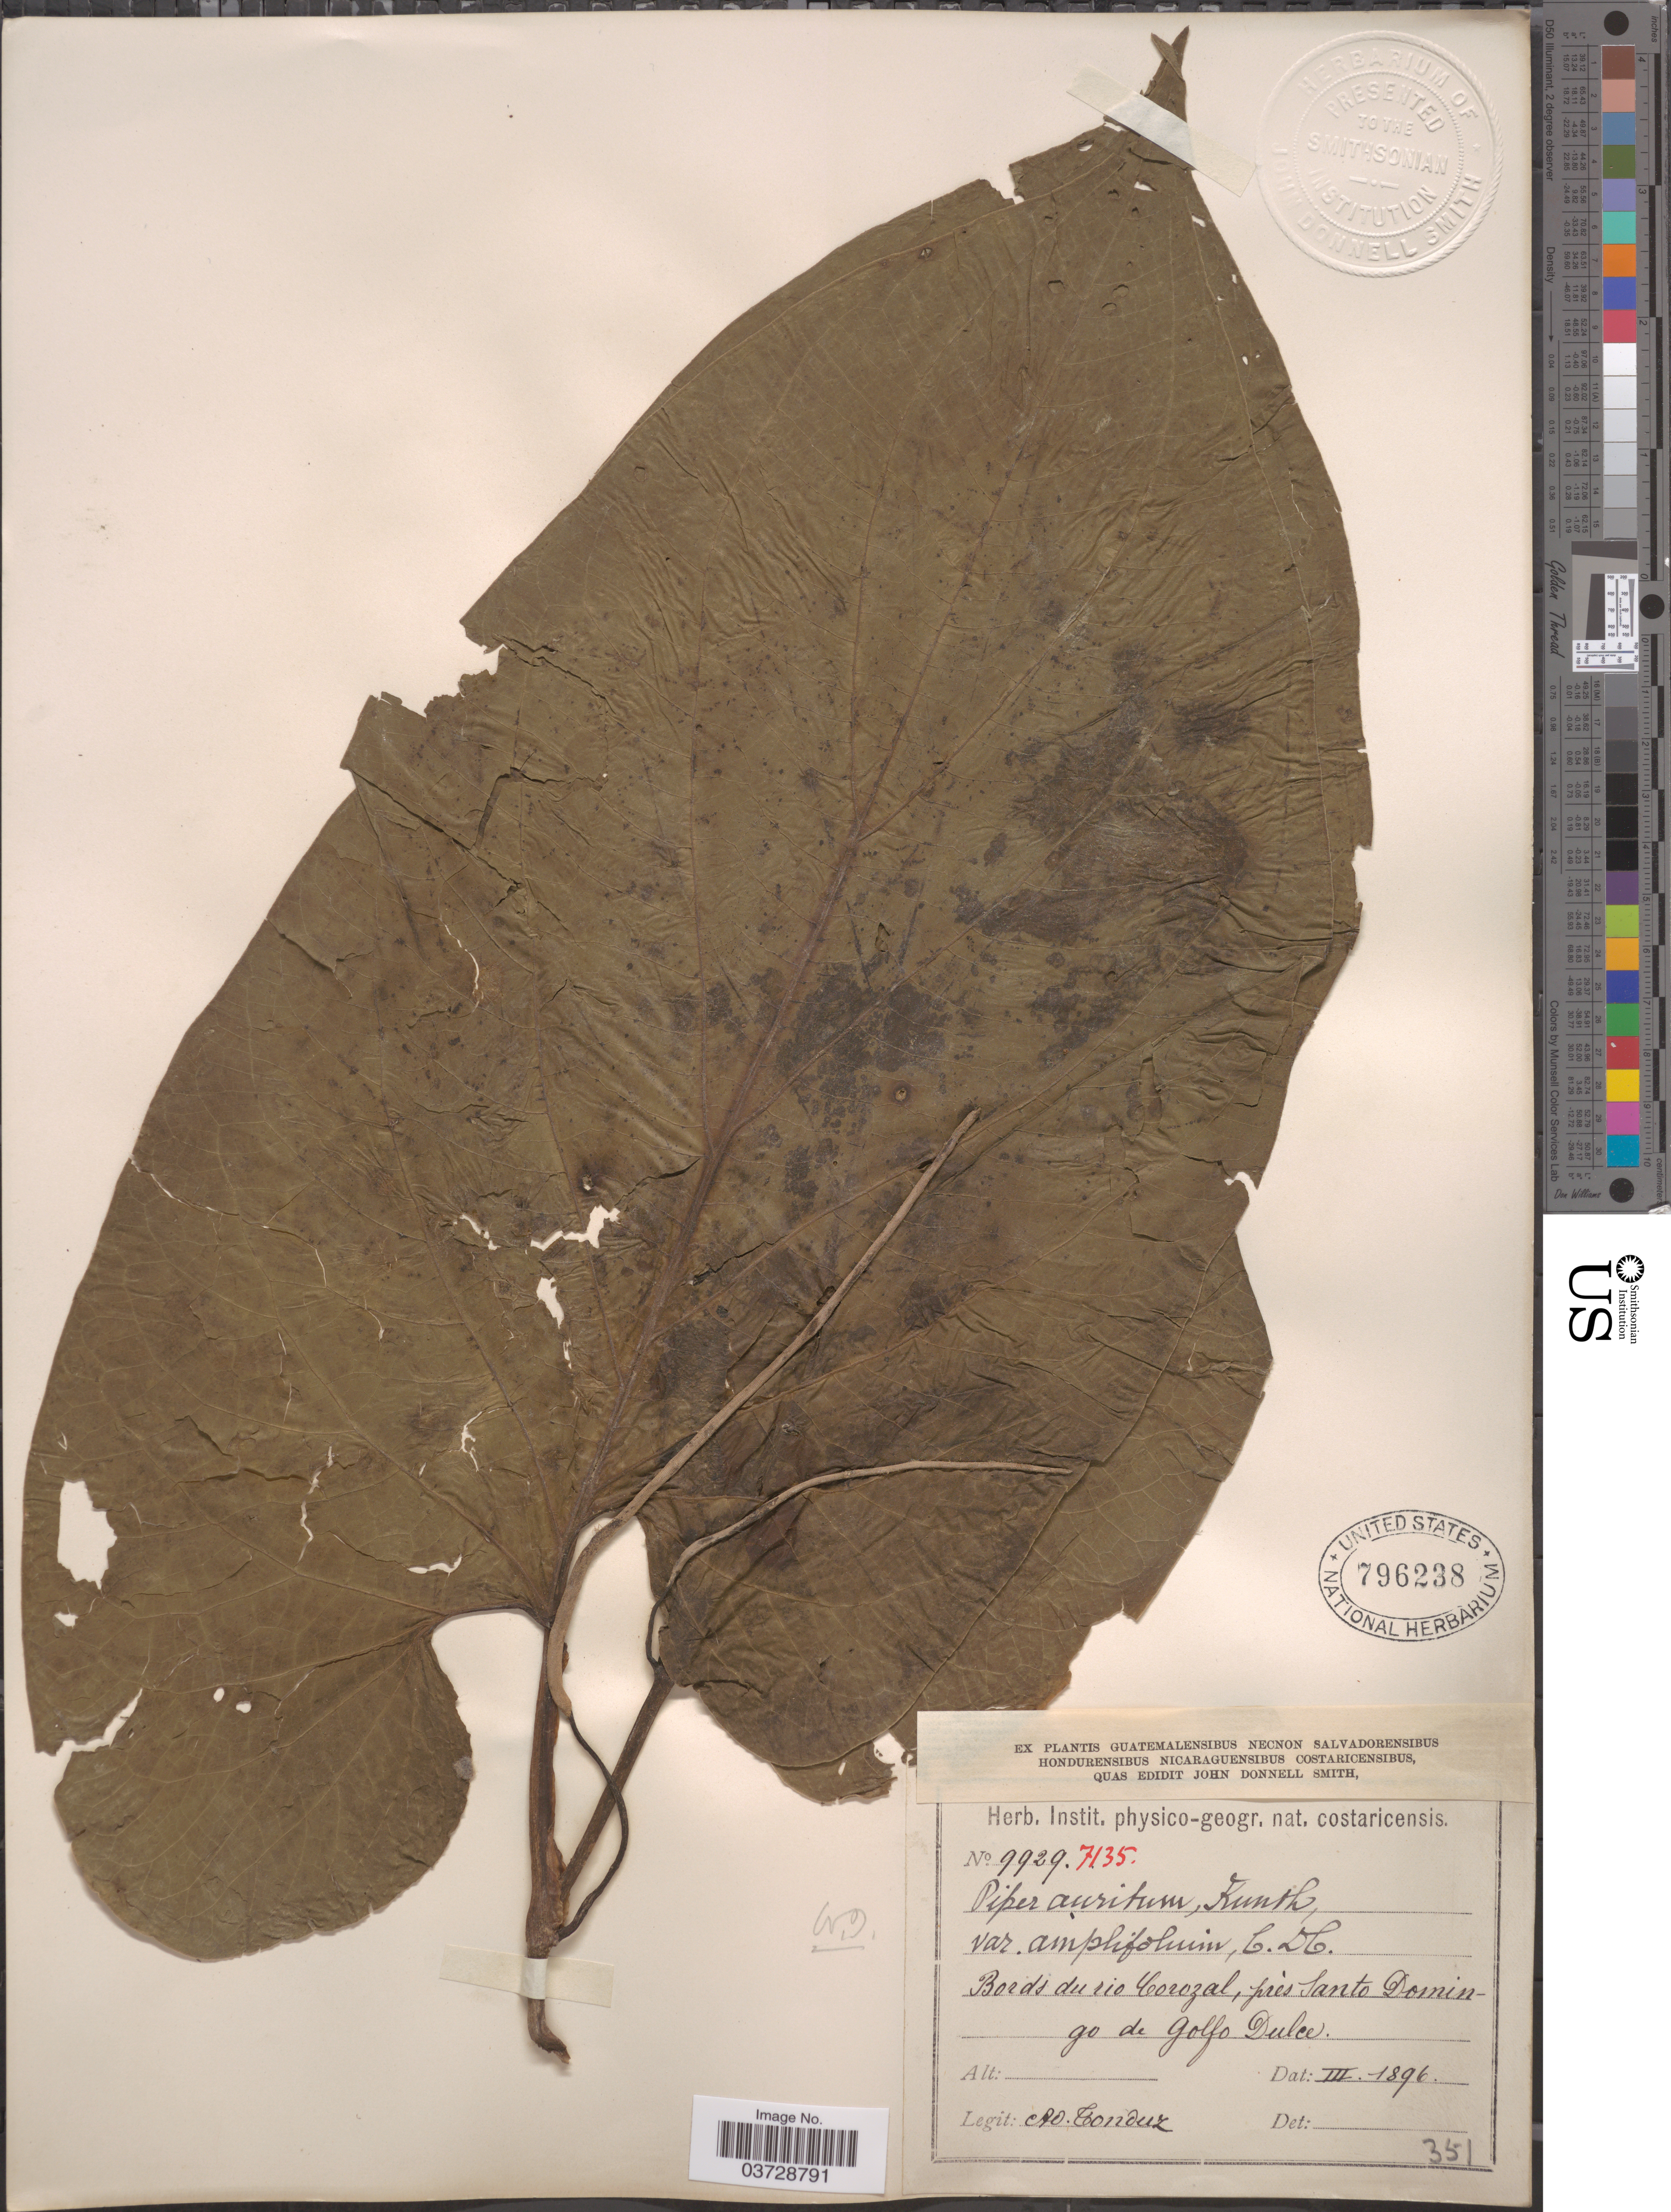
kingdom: Plantae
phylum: Tracheophyta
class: Magnoliopsida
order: Piperales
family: Piperaceae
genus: Piper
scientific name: Piper auritum var. amplifolium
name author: C. DC.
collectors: A. Tonduz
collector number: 9929/7135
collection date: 1896-03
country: Costa Rica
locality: Bords du rio Corozal, près Santo Domingo de Golfo Dulce.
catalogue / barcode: US 796238